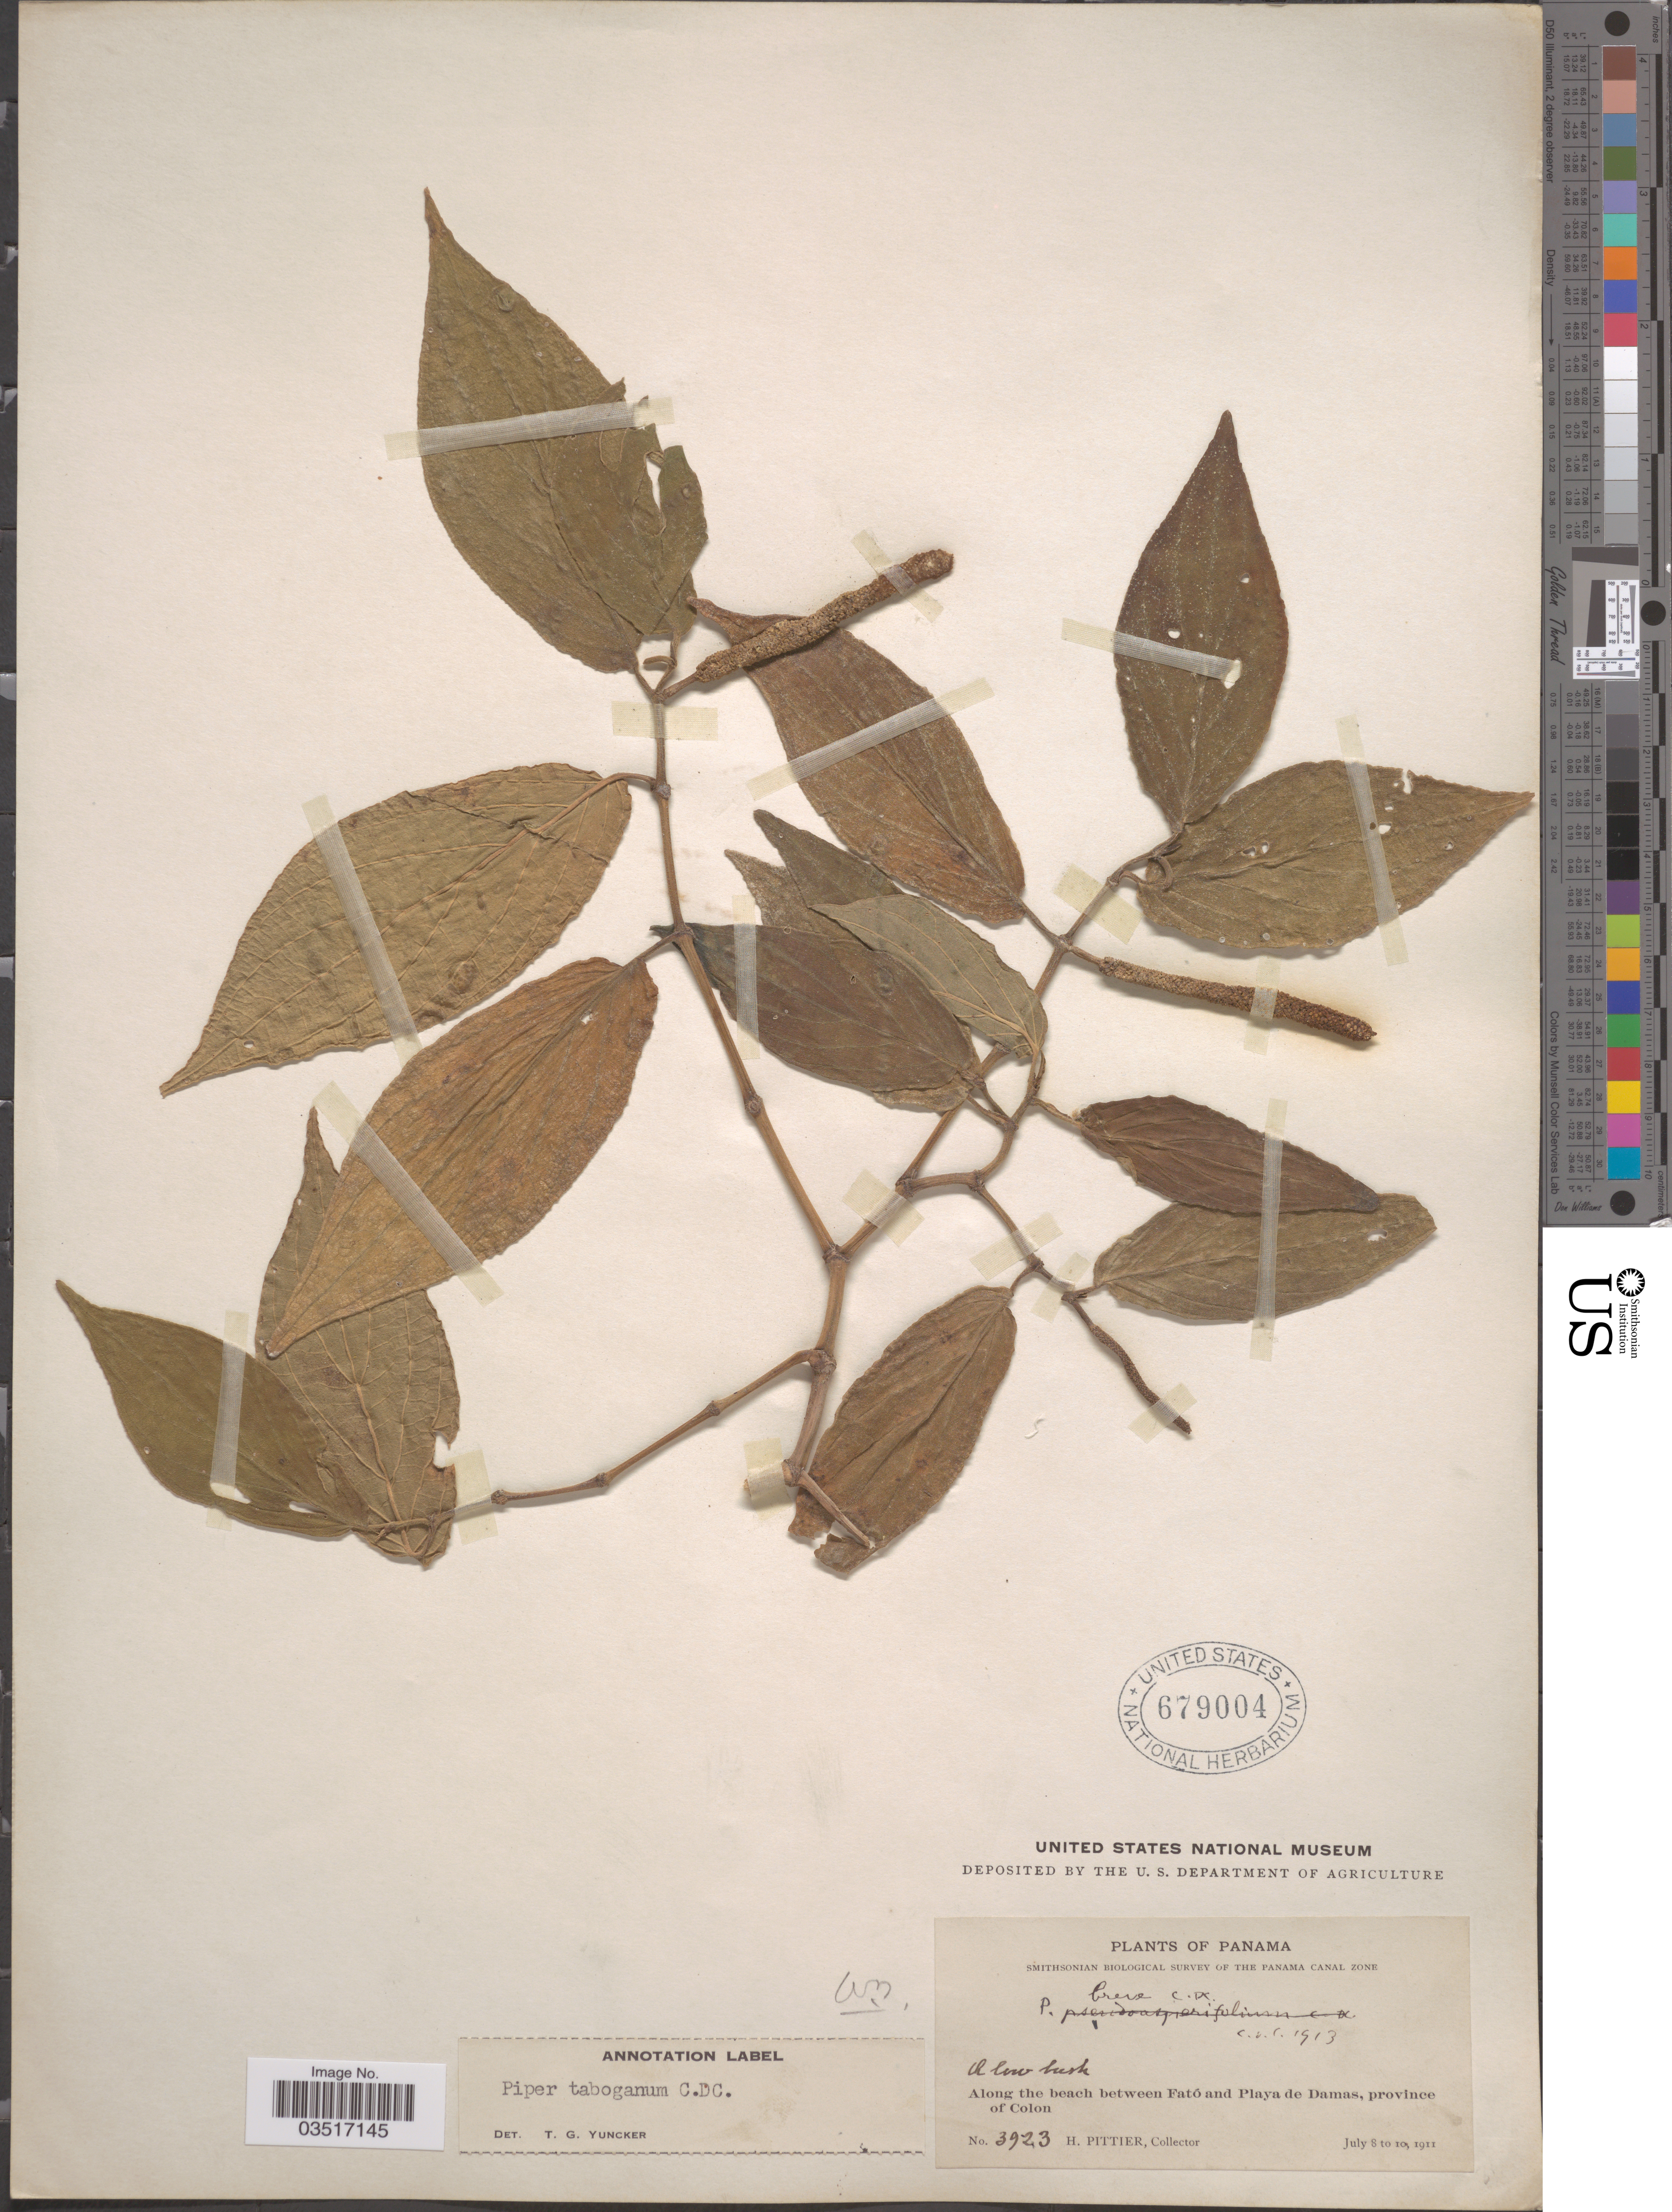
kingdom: Plantae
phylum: Tracheophyta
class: Magnoliopsida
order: Piperales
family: Piperaceae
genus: Piper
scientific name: Piper taboganum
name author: C. DC.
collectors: H. F. Pittier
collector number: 3923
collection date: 1911-07-08/1911-07-10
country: Panama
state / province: Colón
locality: Along the beach between Fató and Playa de Damas.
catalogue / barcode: US 679004